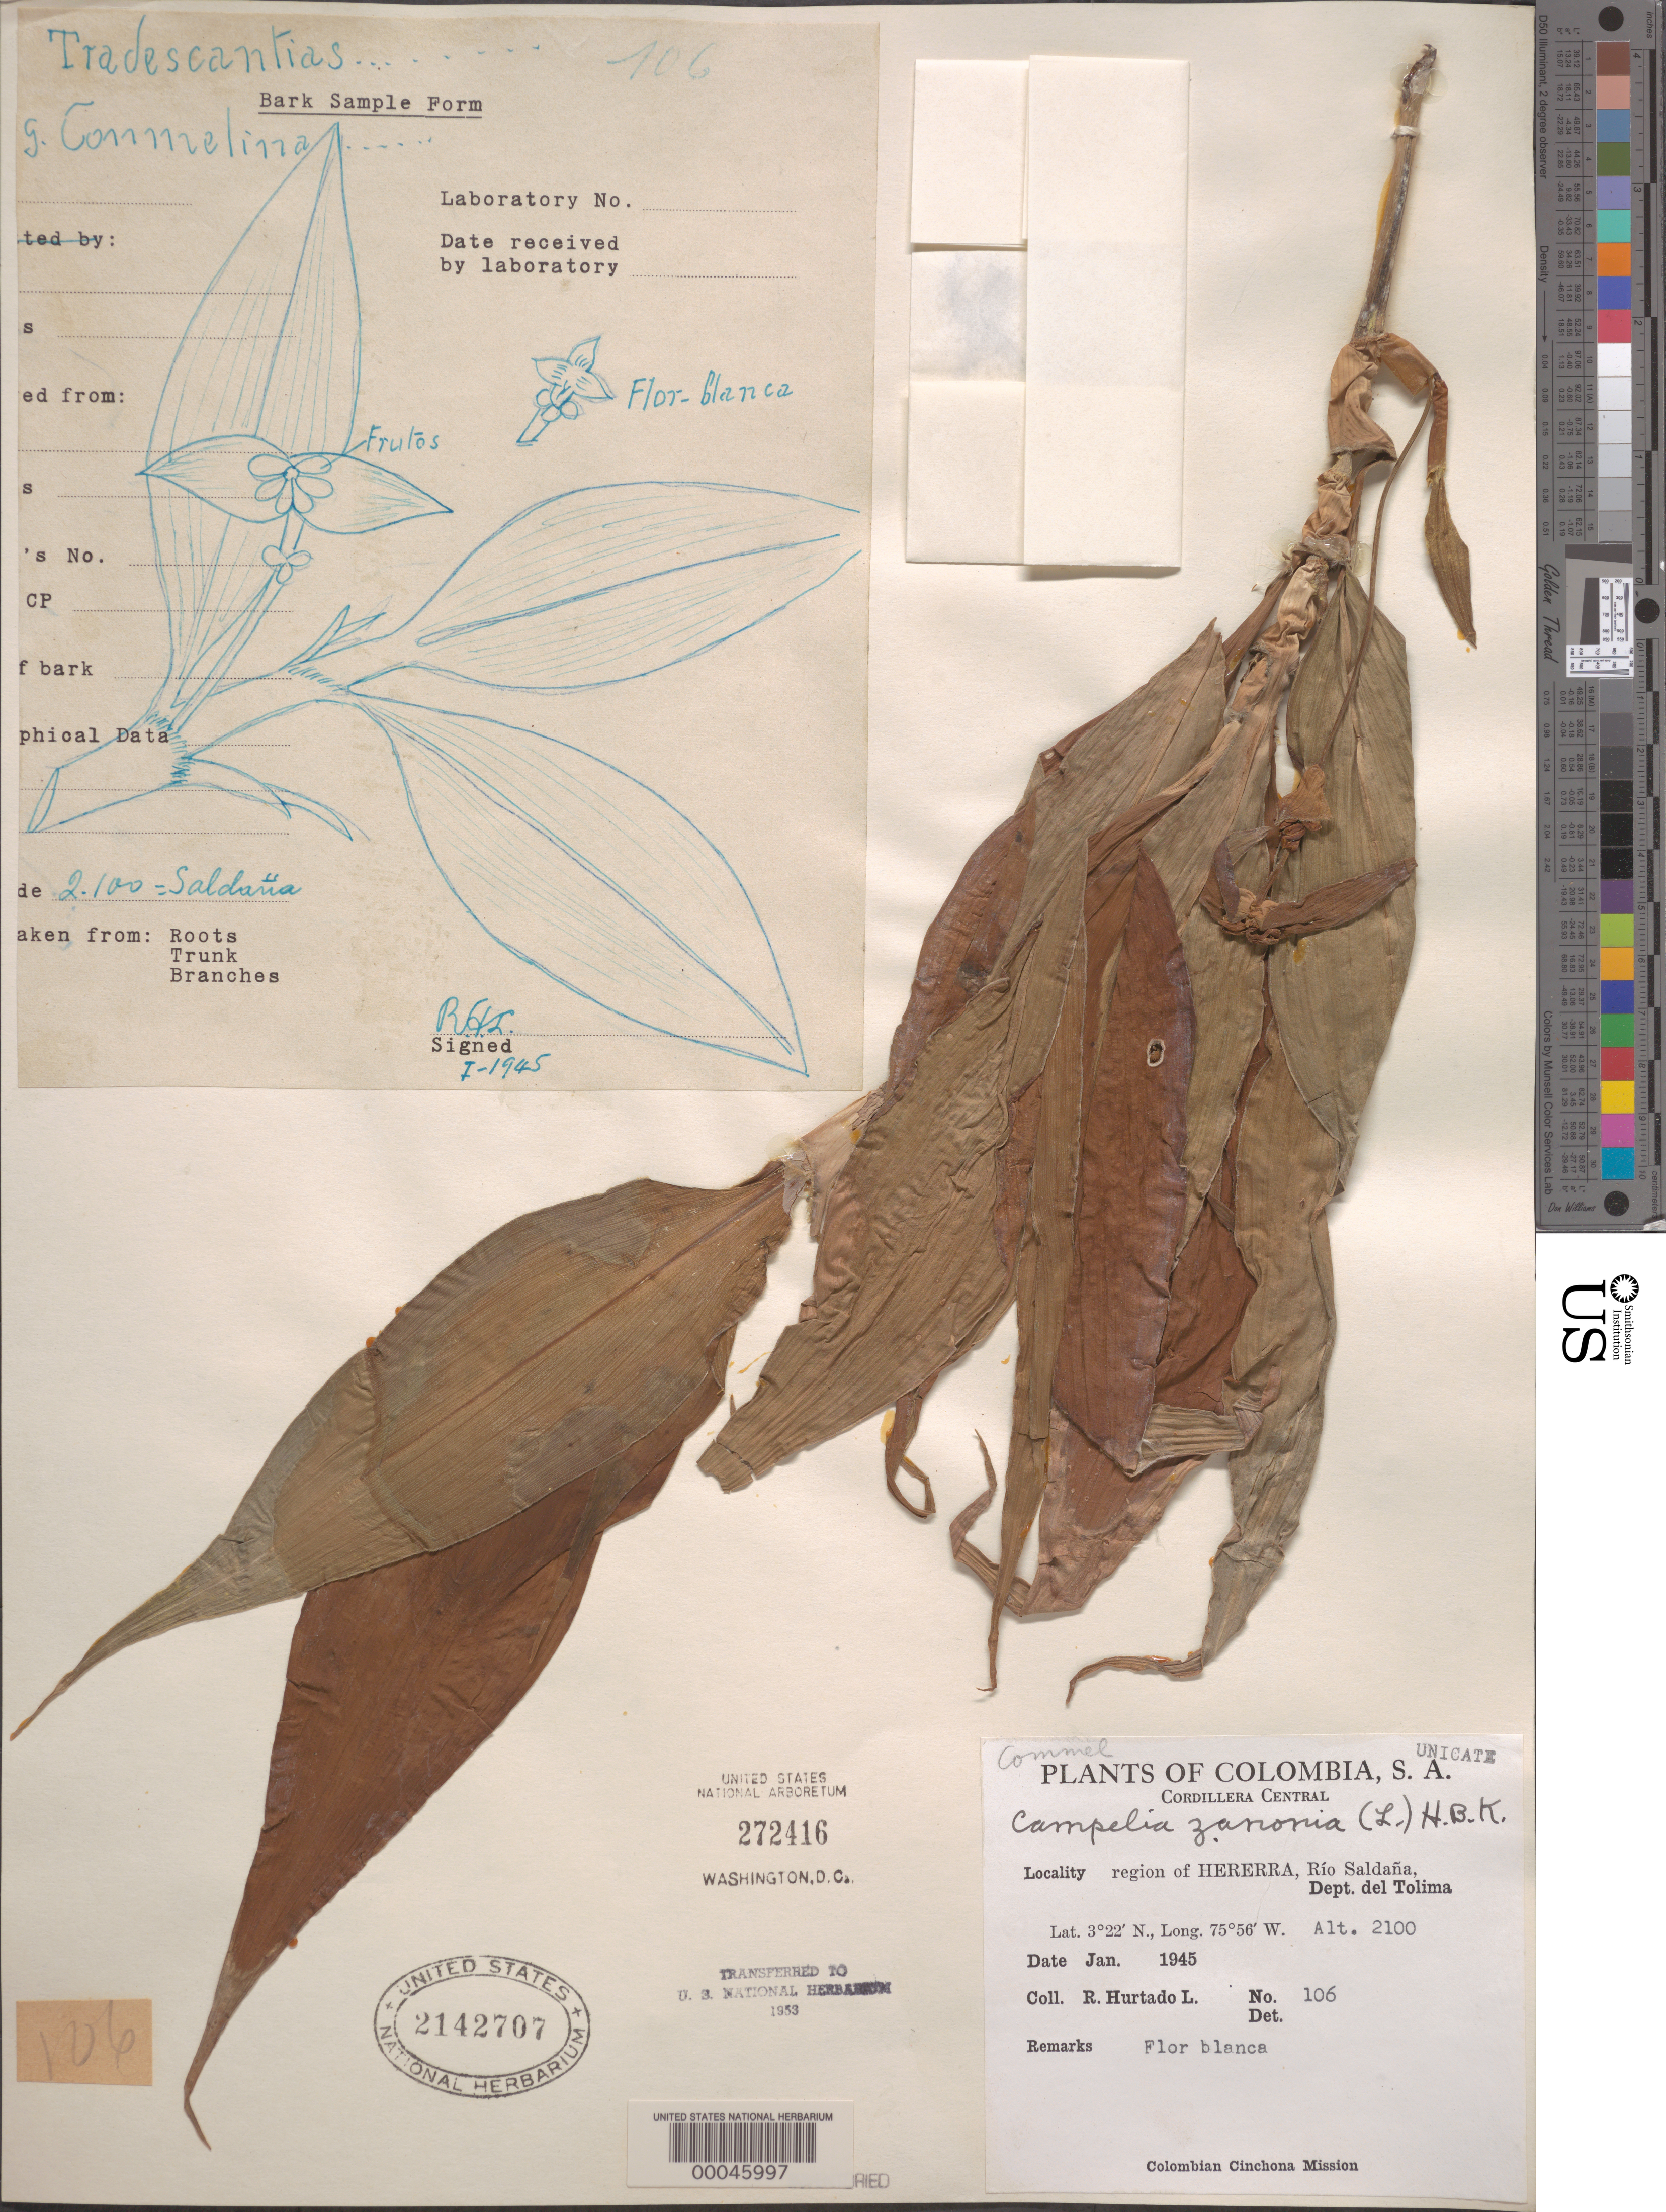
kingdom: Plantae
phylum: Tracheophyta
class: Liliopsida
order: Commelinales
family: Commelinaceae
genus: Tradescantia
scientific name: Tradescantia zanonia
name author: (L.) Sw.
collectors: R. Hurtado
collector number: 106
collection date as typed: Jan 1945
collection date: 1945-01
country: Colombia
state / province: Tolima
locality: Hererra, Rio Saldana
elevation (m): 2100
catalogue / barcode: US 2142707